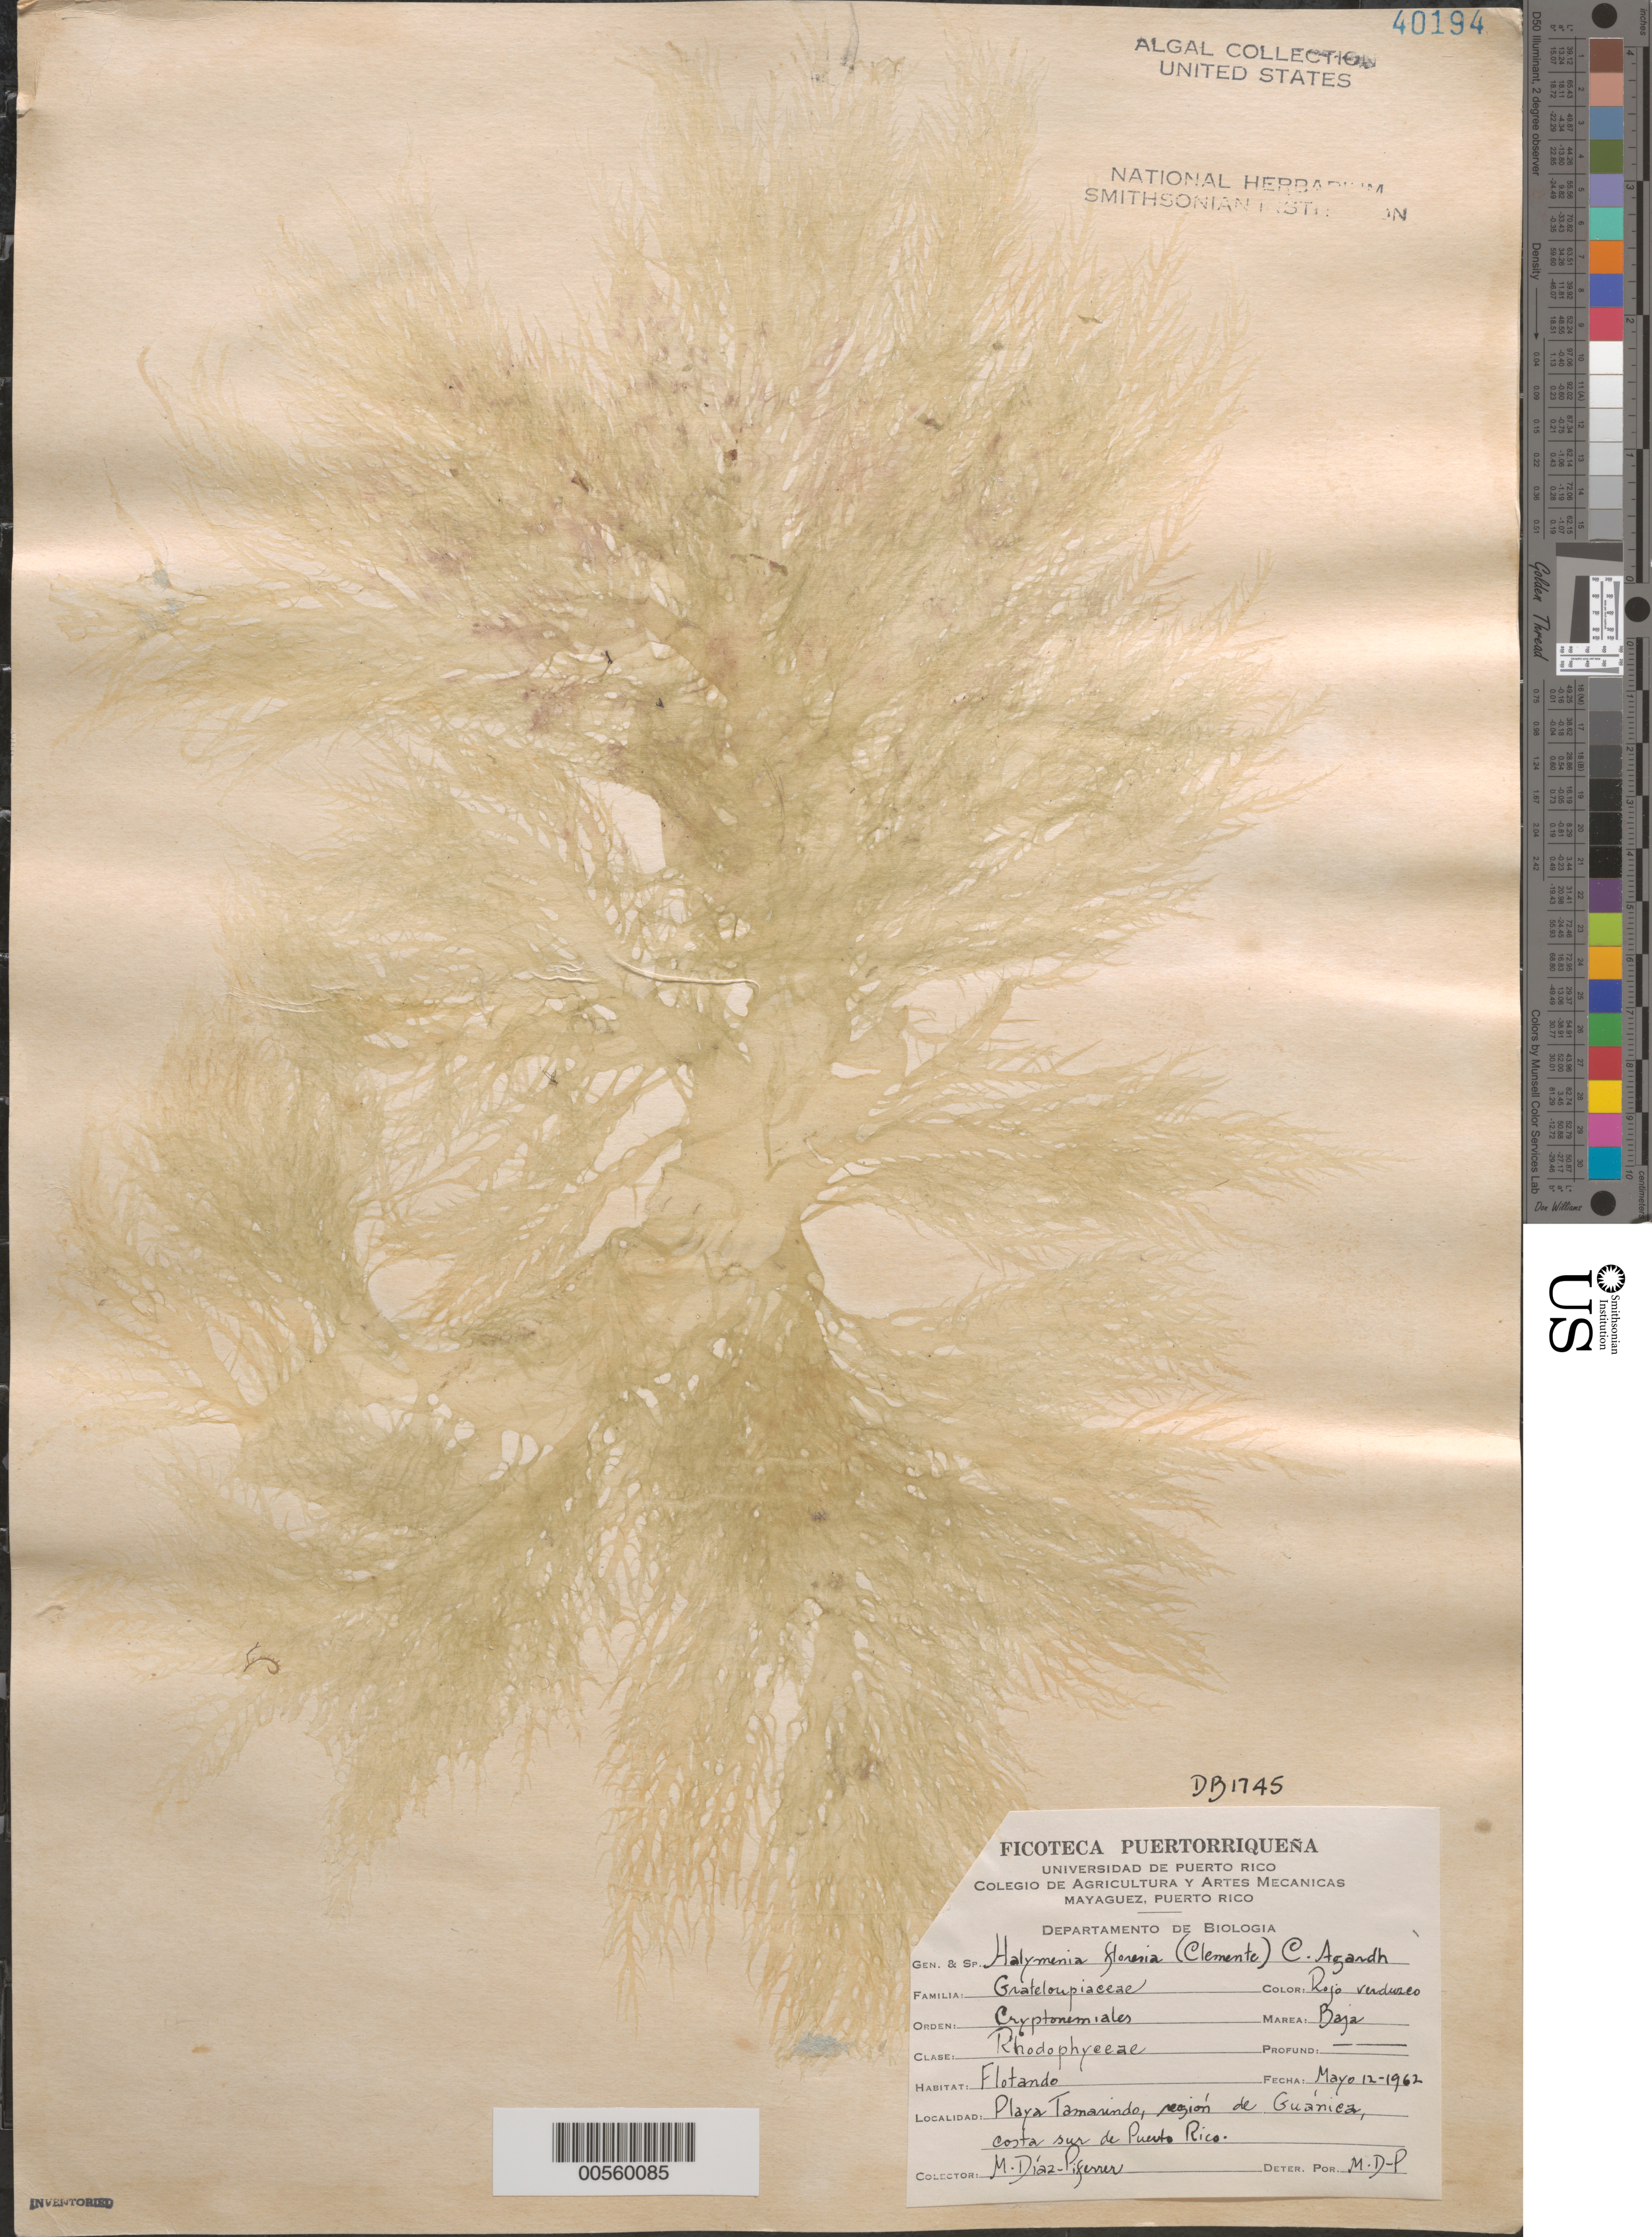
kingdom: Plantae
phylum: Rhodophyta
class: Florideophyceae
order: Halymeniales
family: Halymeniaceae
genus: Halymenia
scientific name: Halymenia floresii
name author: (Clemente) C. Agardh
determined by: Diaz-Piferrer, M.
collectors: M. Diaz-Piferrer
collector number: Db-1745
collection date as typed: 12 May 1962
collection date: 1962-05-12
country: Puerto Rico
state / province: Guanica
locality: Playa tamarindo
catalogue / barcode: US 40194